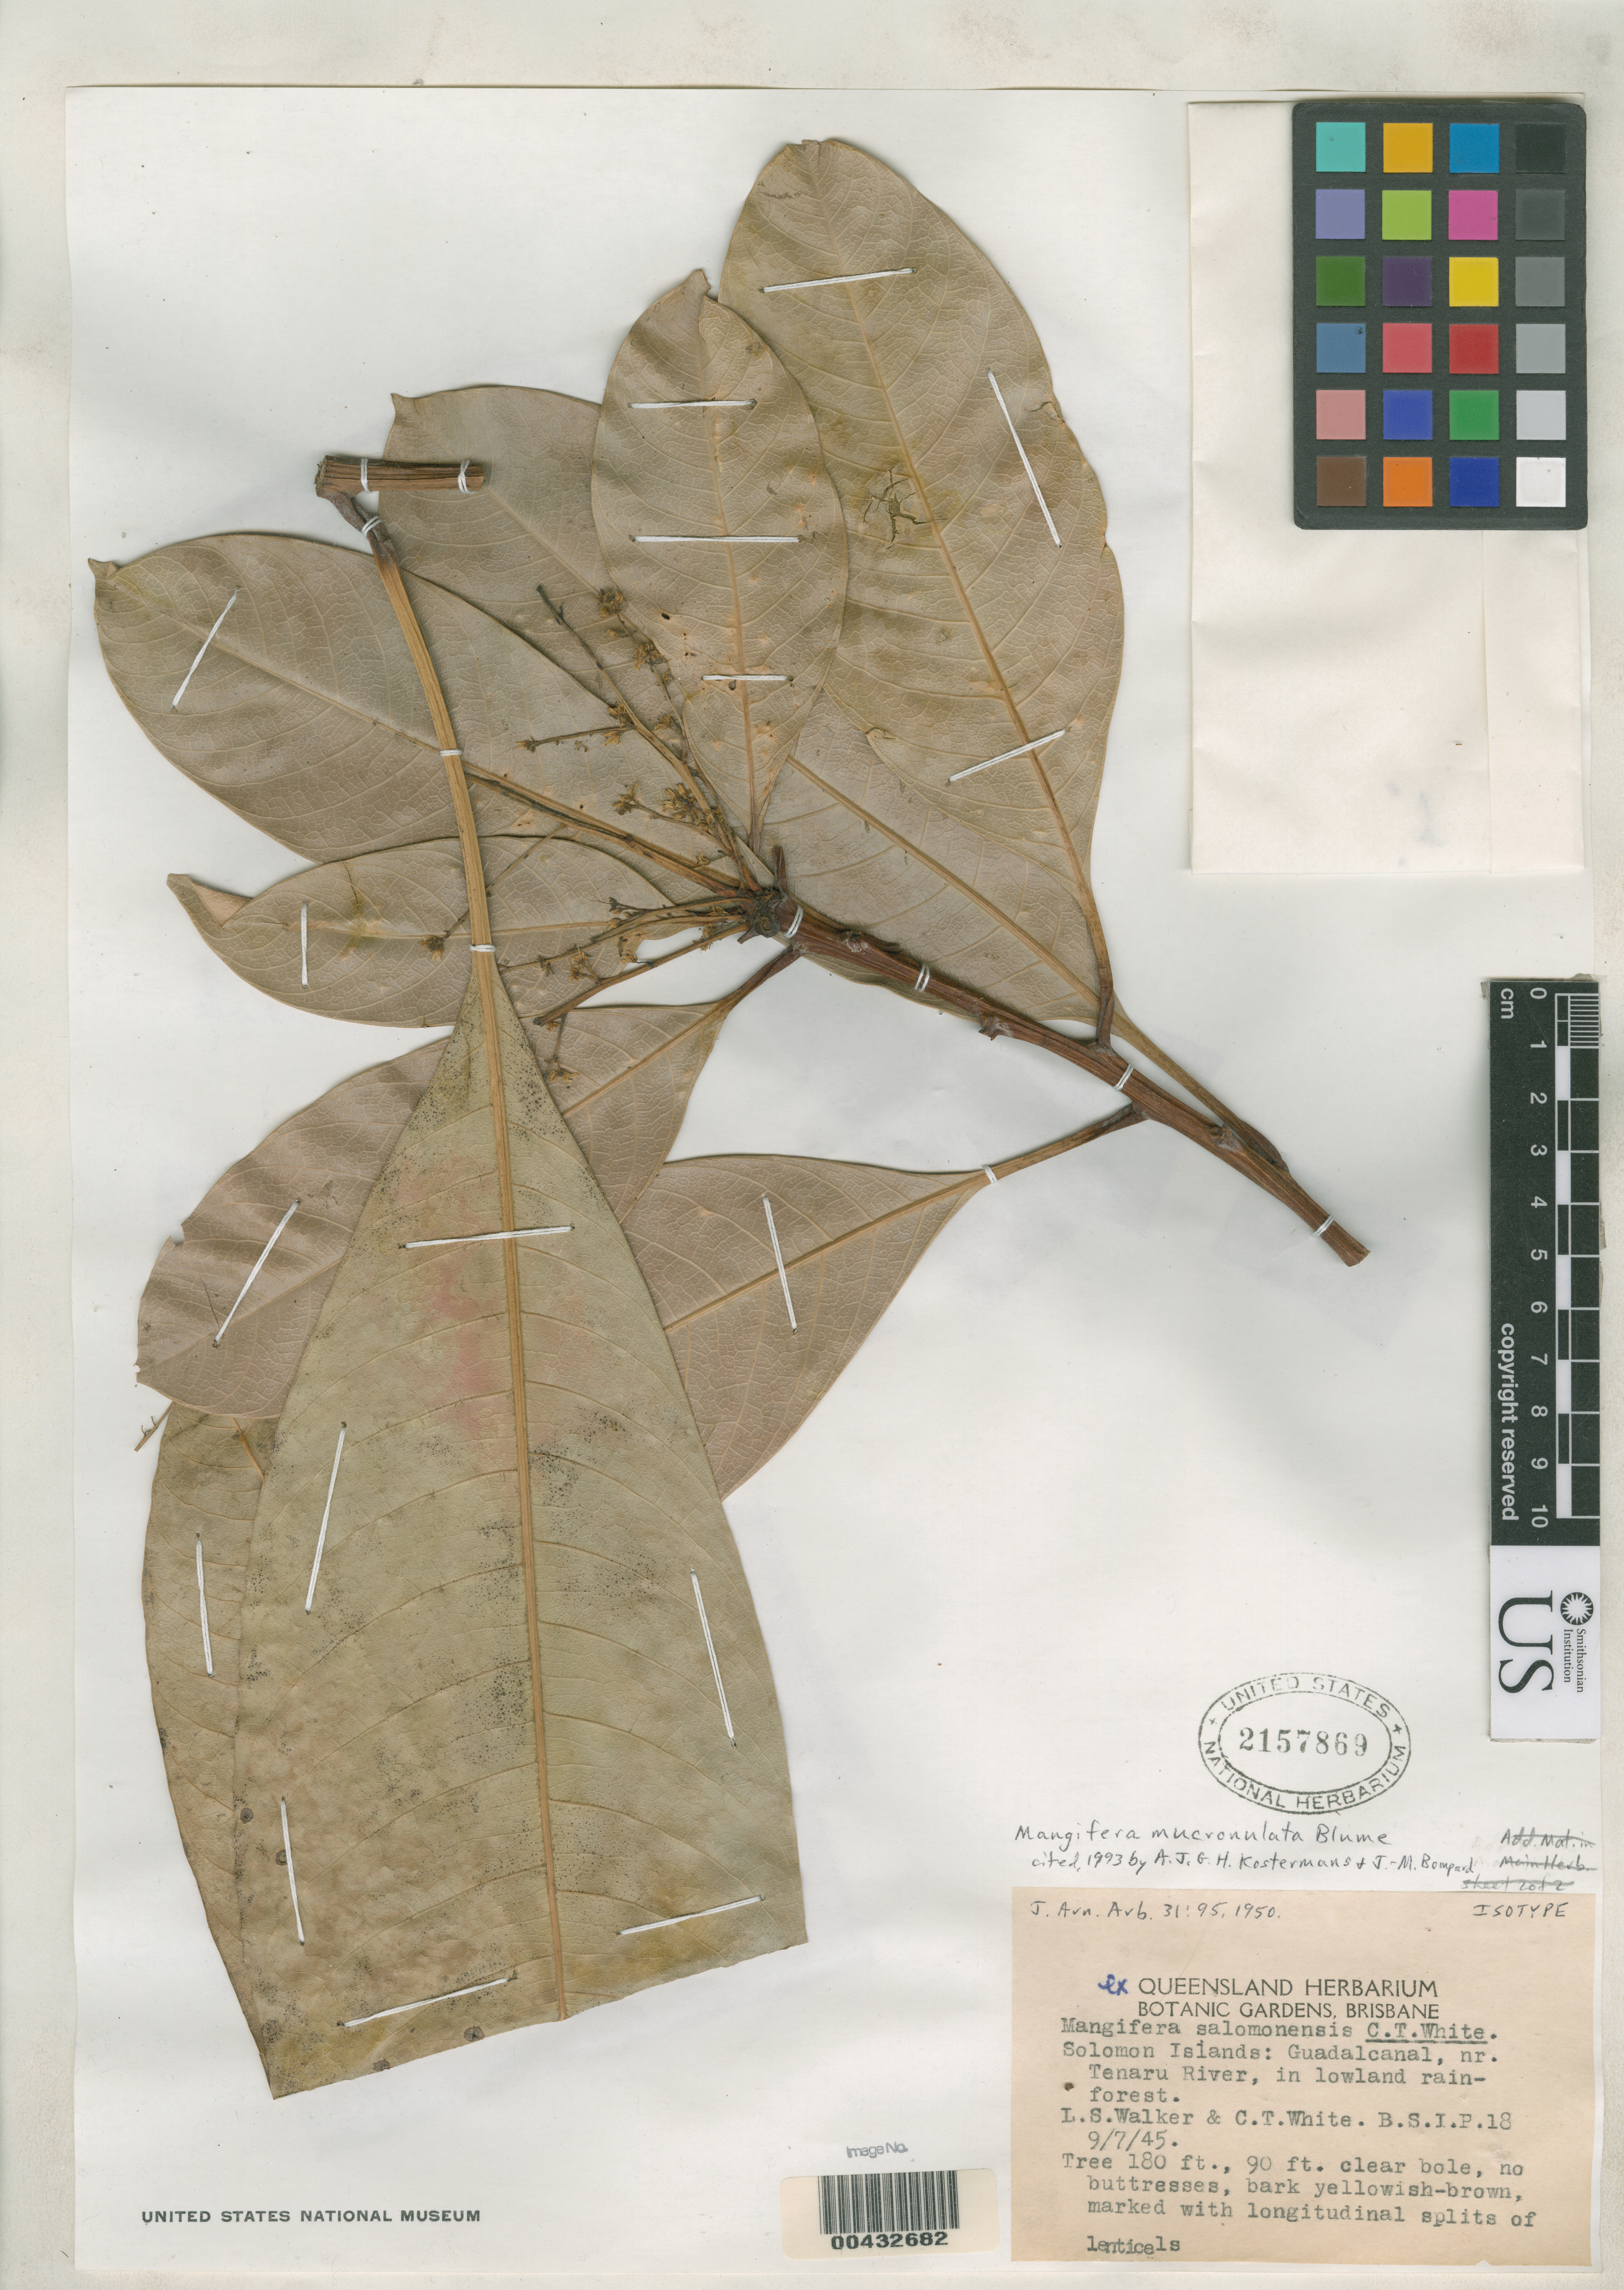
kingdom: Plantae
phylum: Tracheophyta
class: Magnoliopsida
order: Sapindales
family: Anacardiaceae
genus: Mangifera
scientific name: Mangifera salomonensis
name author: C.T. White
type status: Isotype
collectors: L. Walker & C. T. White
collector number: B.S.I.P. 18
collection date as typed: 09 Jul 1945 or 07 Sep 1945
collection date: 1945-07-09 or 1945-09-07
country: Solomon Islands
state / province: Guadalcanal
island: Guadalcanal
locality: Near Tenaru River.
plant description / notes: Currently accepted name as cited by J.G.H. Kostermans & J.-M. Bompard, 1993.; Holotype deposited at Queensland Herbarium, Brisbane.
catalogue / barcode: US 2157869